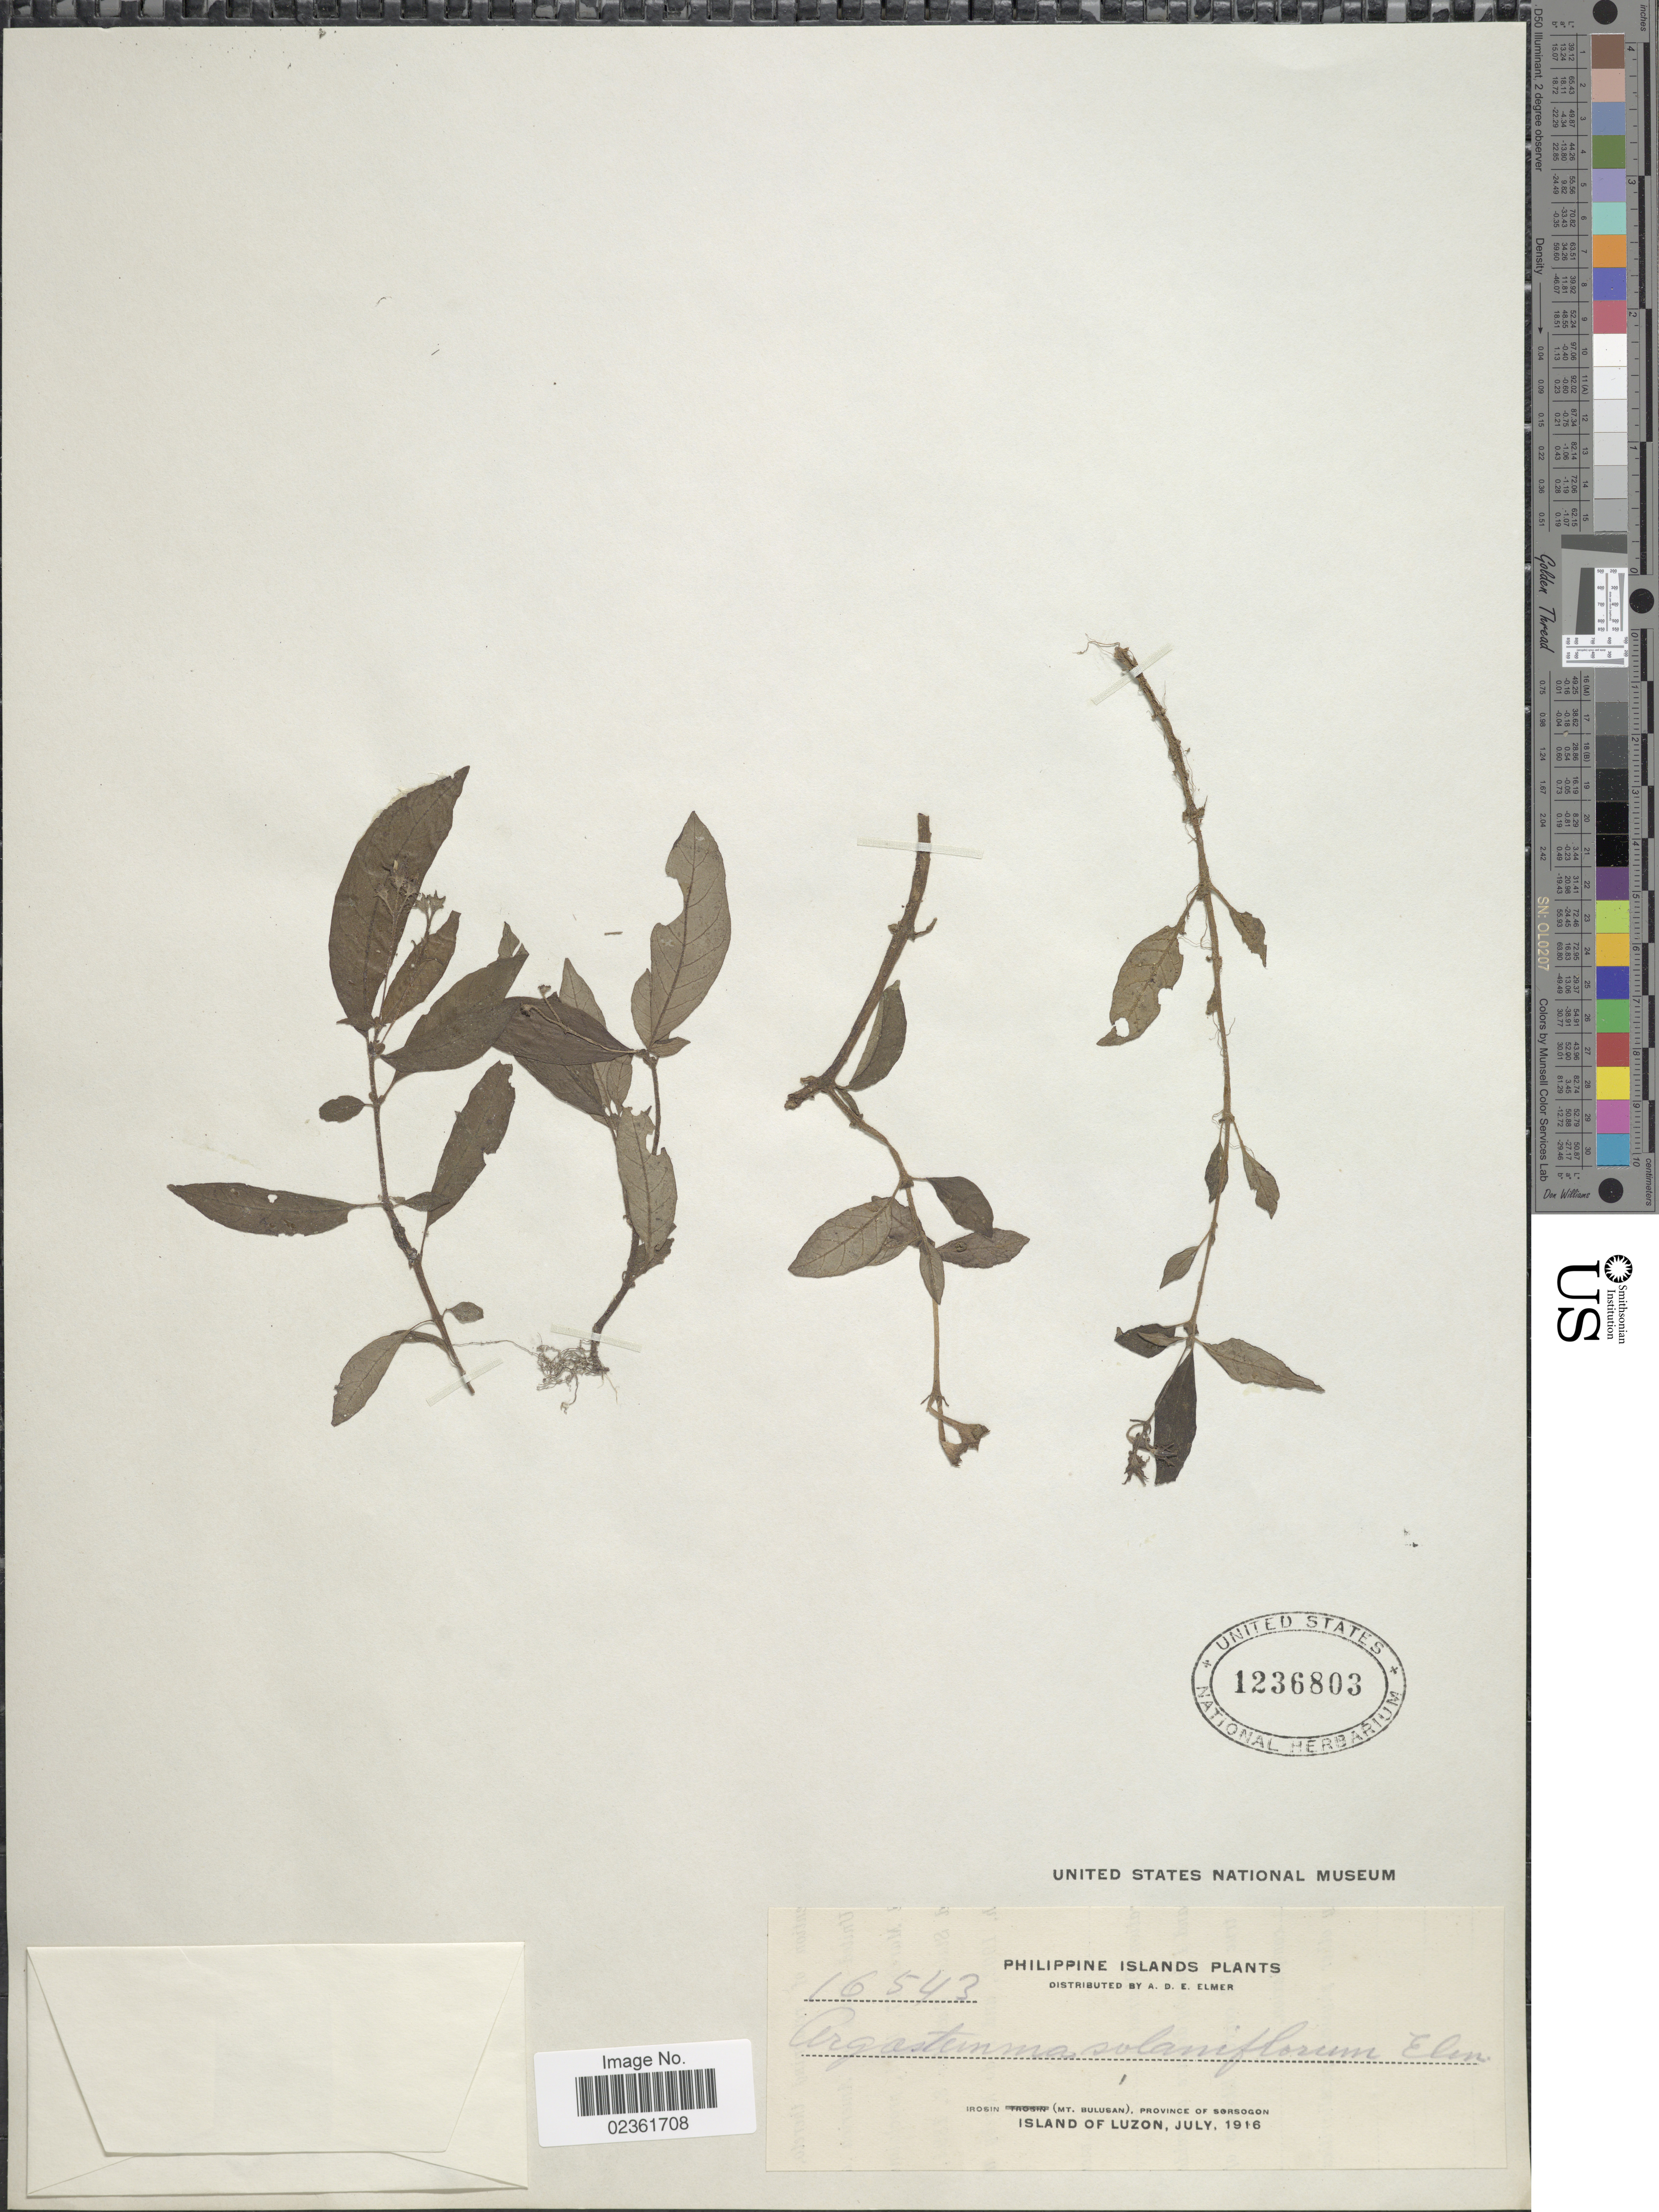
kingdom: Plantae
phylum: Tracheophyta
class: Magnoliopsida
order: Gentianales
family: Rubiaceae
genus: Argostemma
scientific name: Argostemma solaniflorum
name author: Elmer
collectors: A. D. E. Elmer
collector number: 16543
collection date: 1916-07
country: Philippines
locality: Philippine Islands, Irosin (Mt. Bulusan), Province of Sorsogon, Island of Luzon.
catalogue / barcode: US 1236803